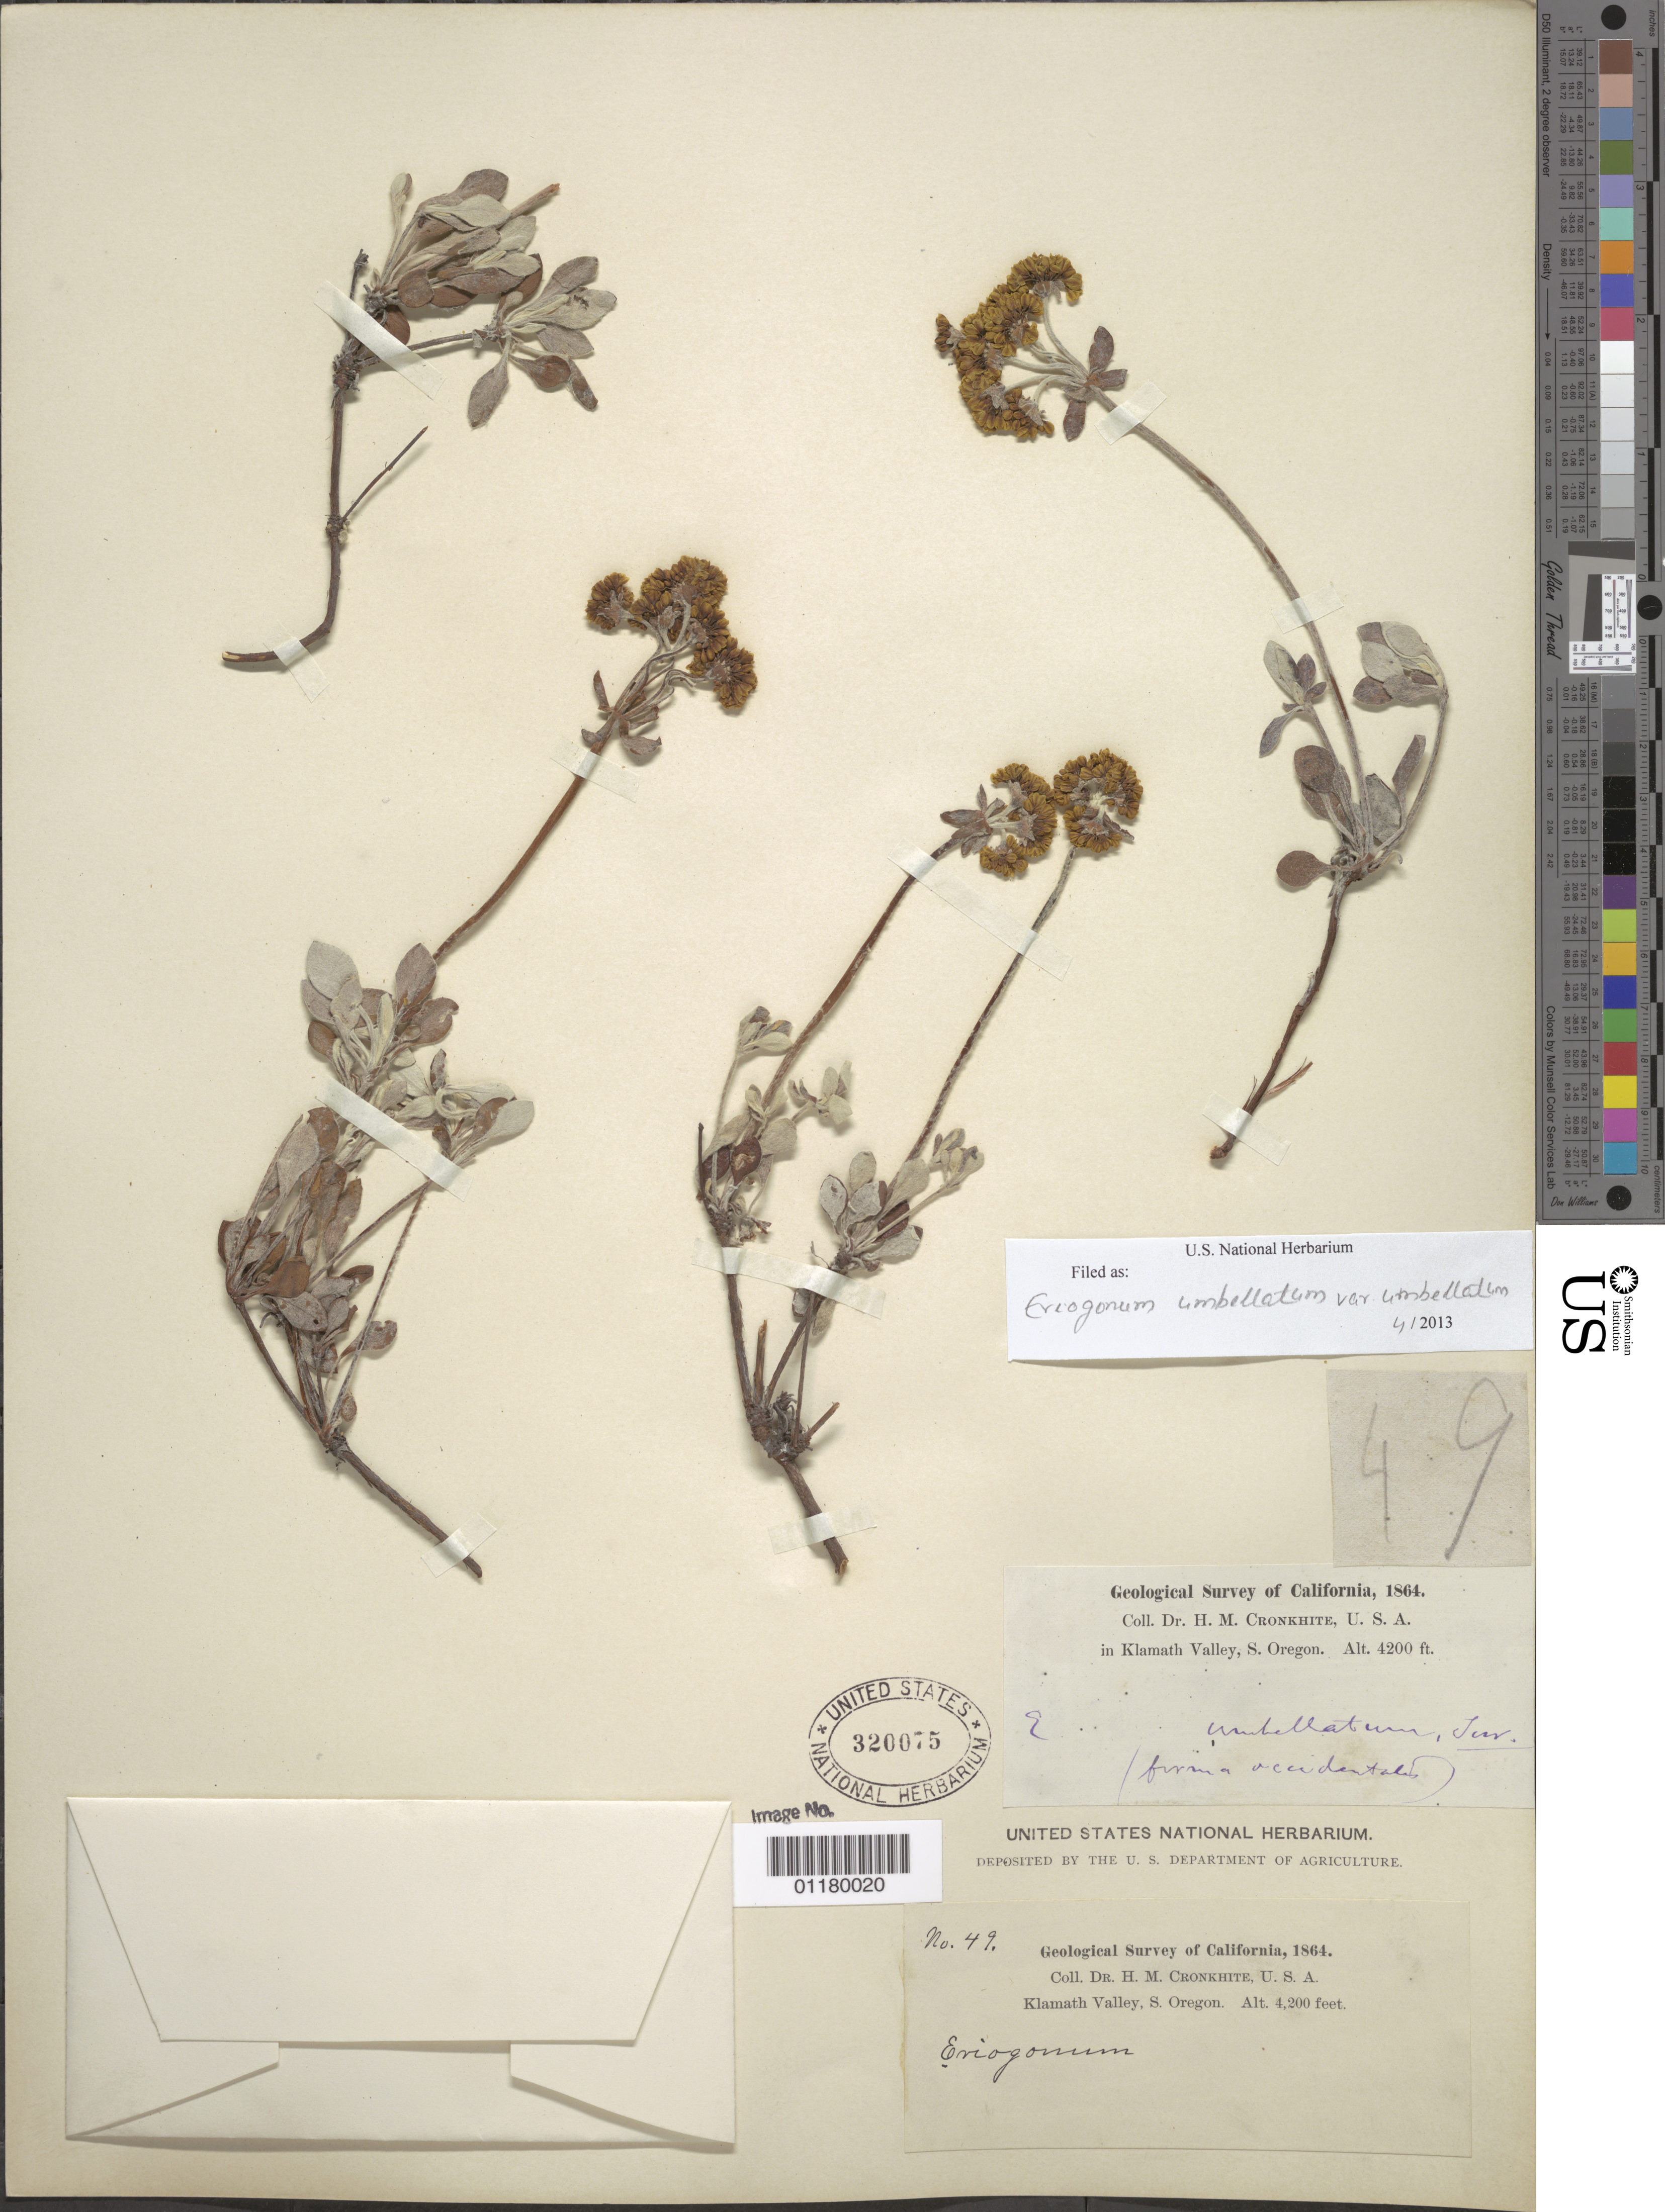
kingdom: Plantae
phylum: Tracheophyta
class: Magnoliopsida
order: Caryophyllales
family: Polygonaceae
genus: Eriogonum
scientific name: Eriogonum umbellatum var. umbellatum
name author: Torr.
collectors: H. M. Cronkhite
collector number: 49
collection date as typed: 1864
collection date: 1864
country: United States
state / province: Oregon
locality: Klamath Valley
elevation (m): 1280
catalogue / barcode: US 320075